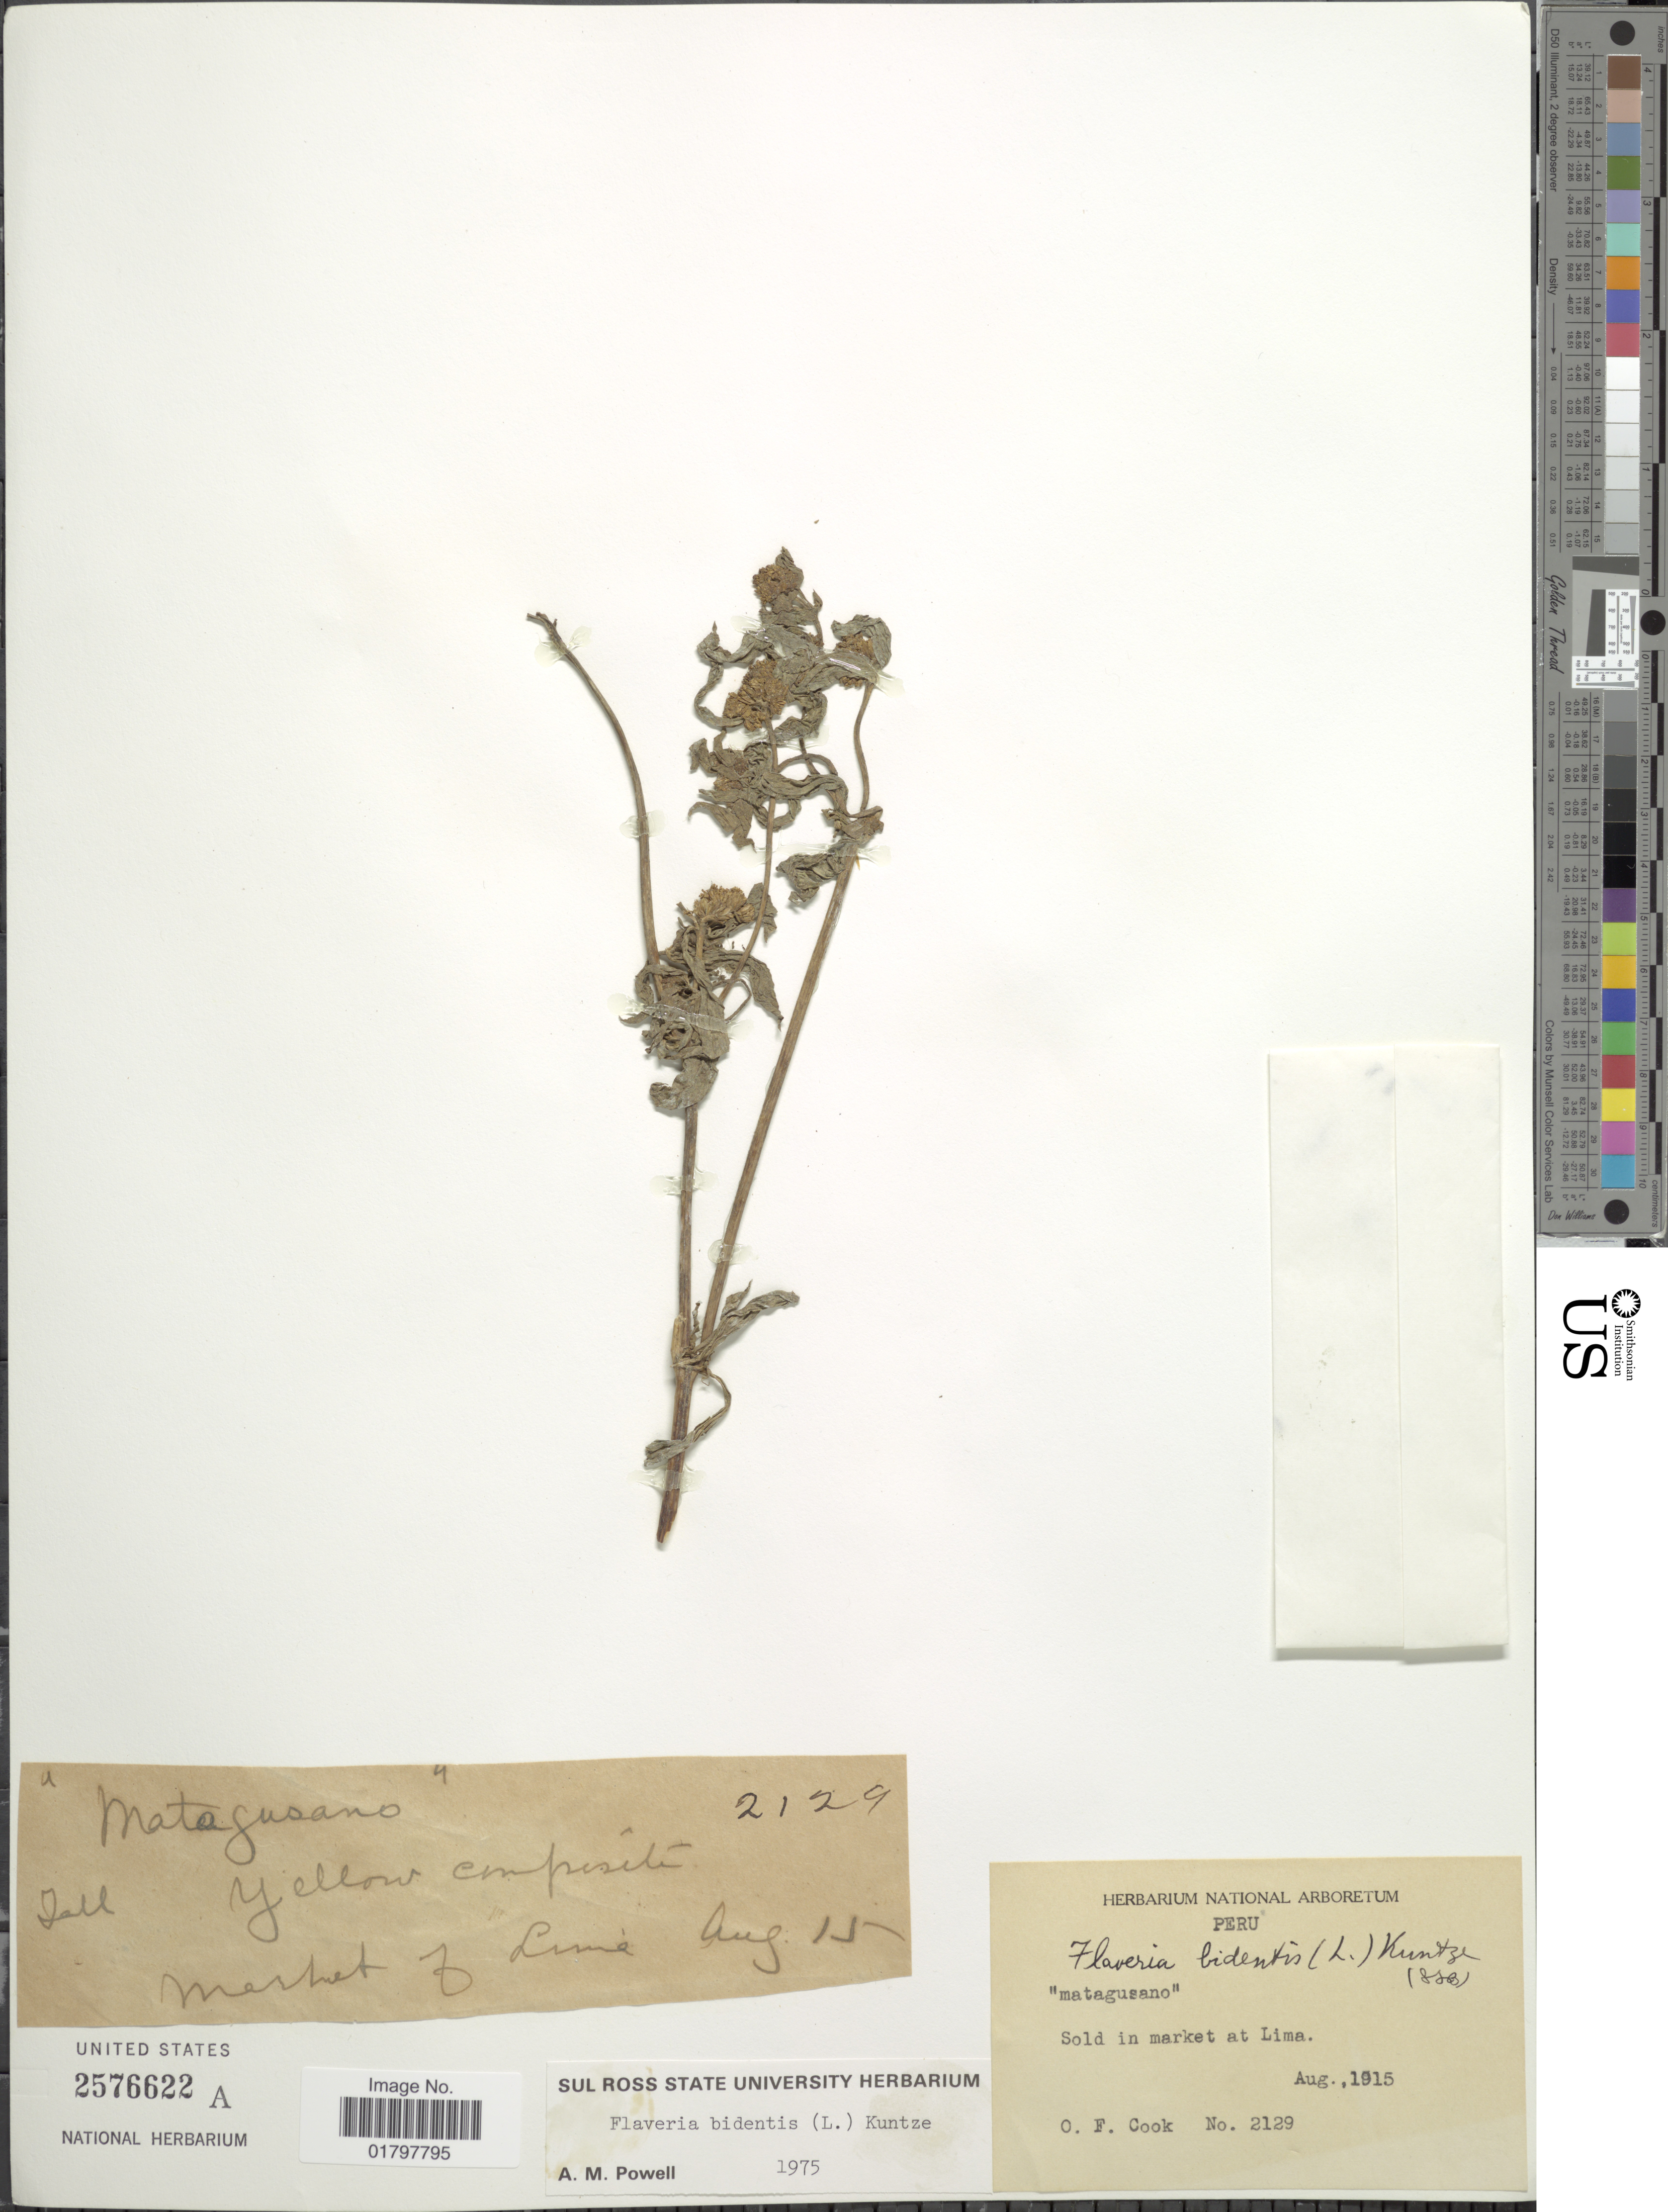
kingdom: Plantae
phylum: Tracheophyta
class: Magnoliopsida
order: Asterales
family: Asteraceae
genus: Flaveria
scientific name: Flaveria bidentis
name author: (L.) Kuntze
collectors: O. F. Cook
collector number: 2129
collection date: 1915-08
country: Peru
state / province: Lima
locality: Sold in market at Lima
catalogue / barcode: US 2576622A